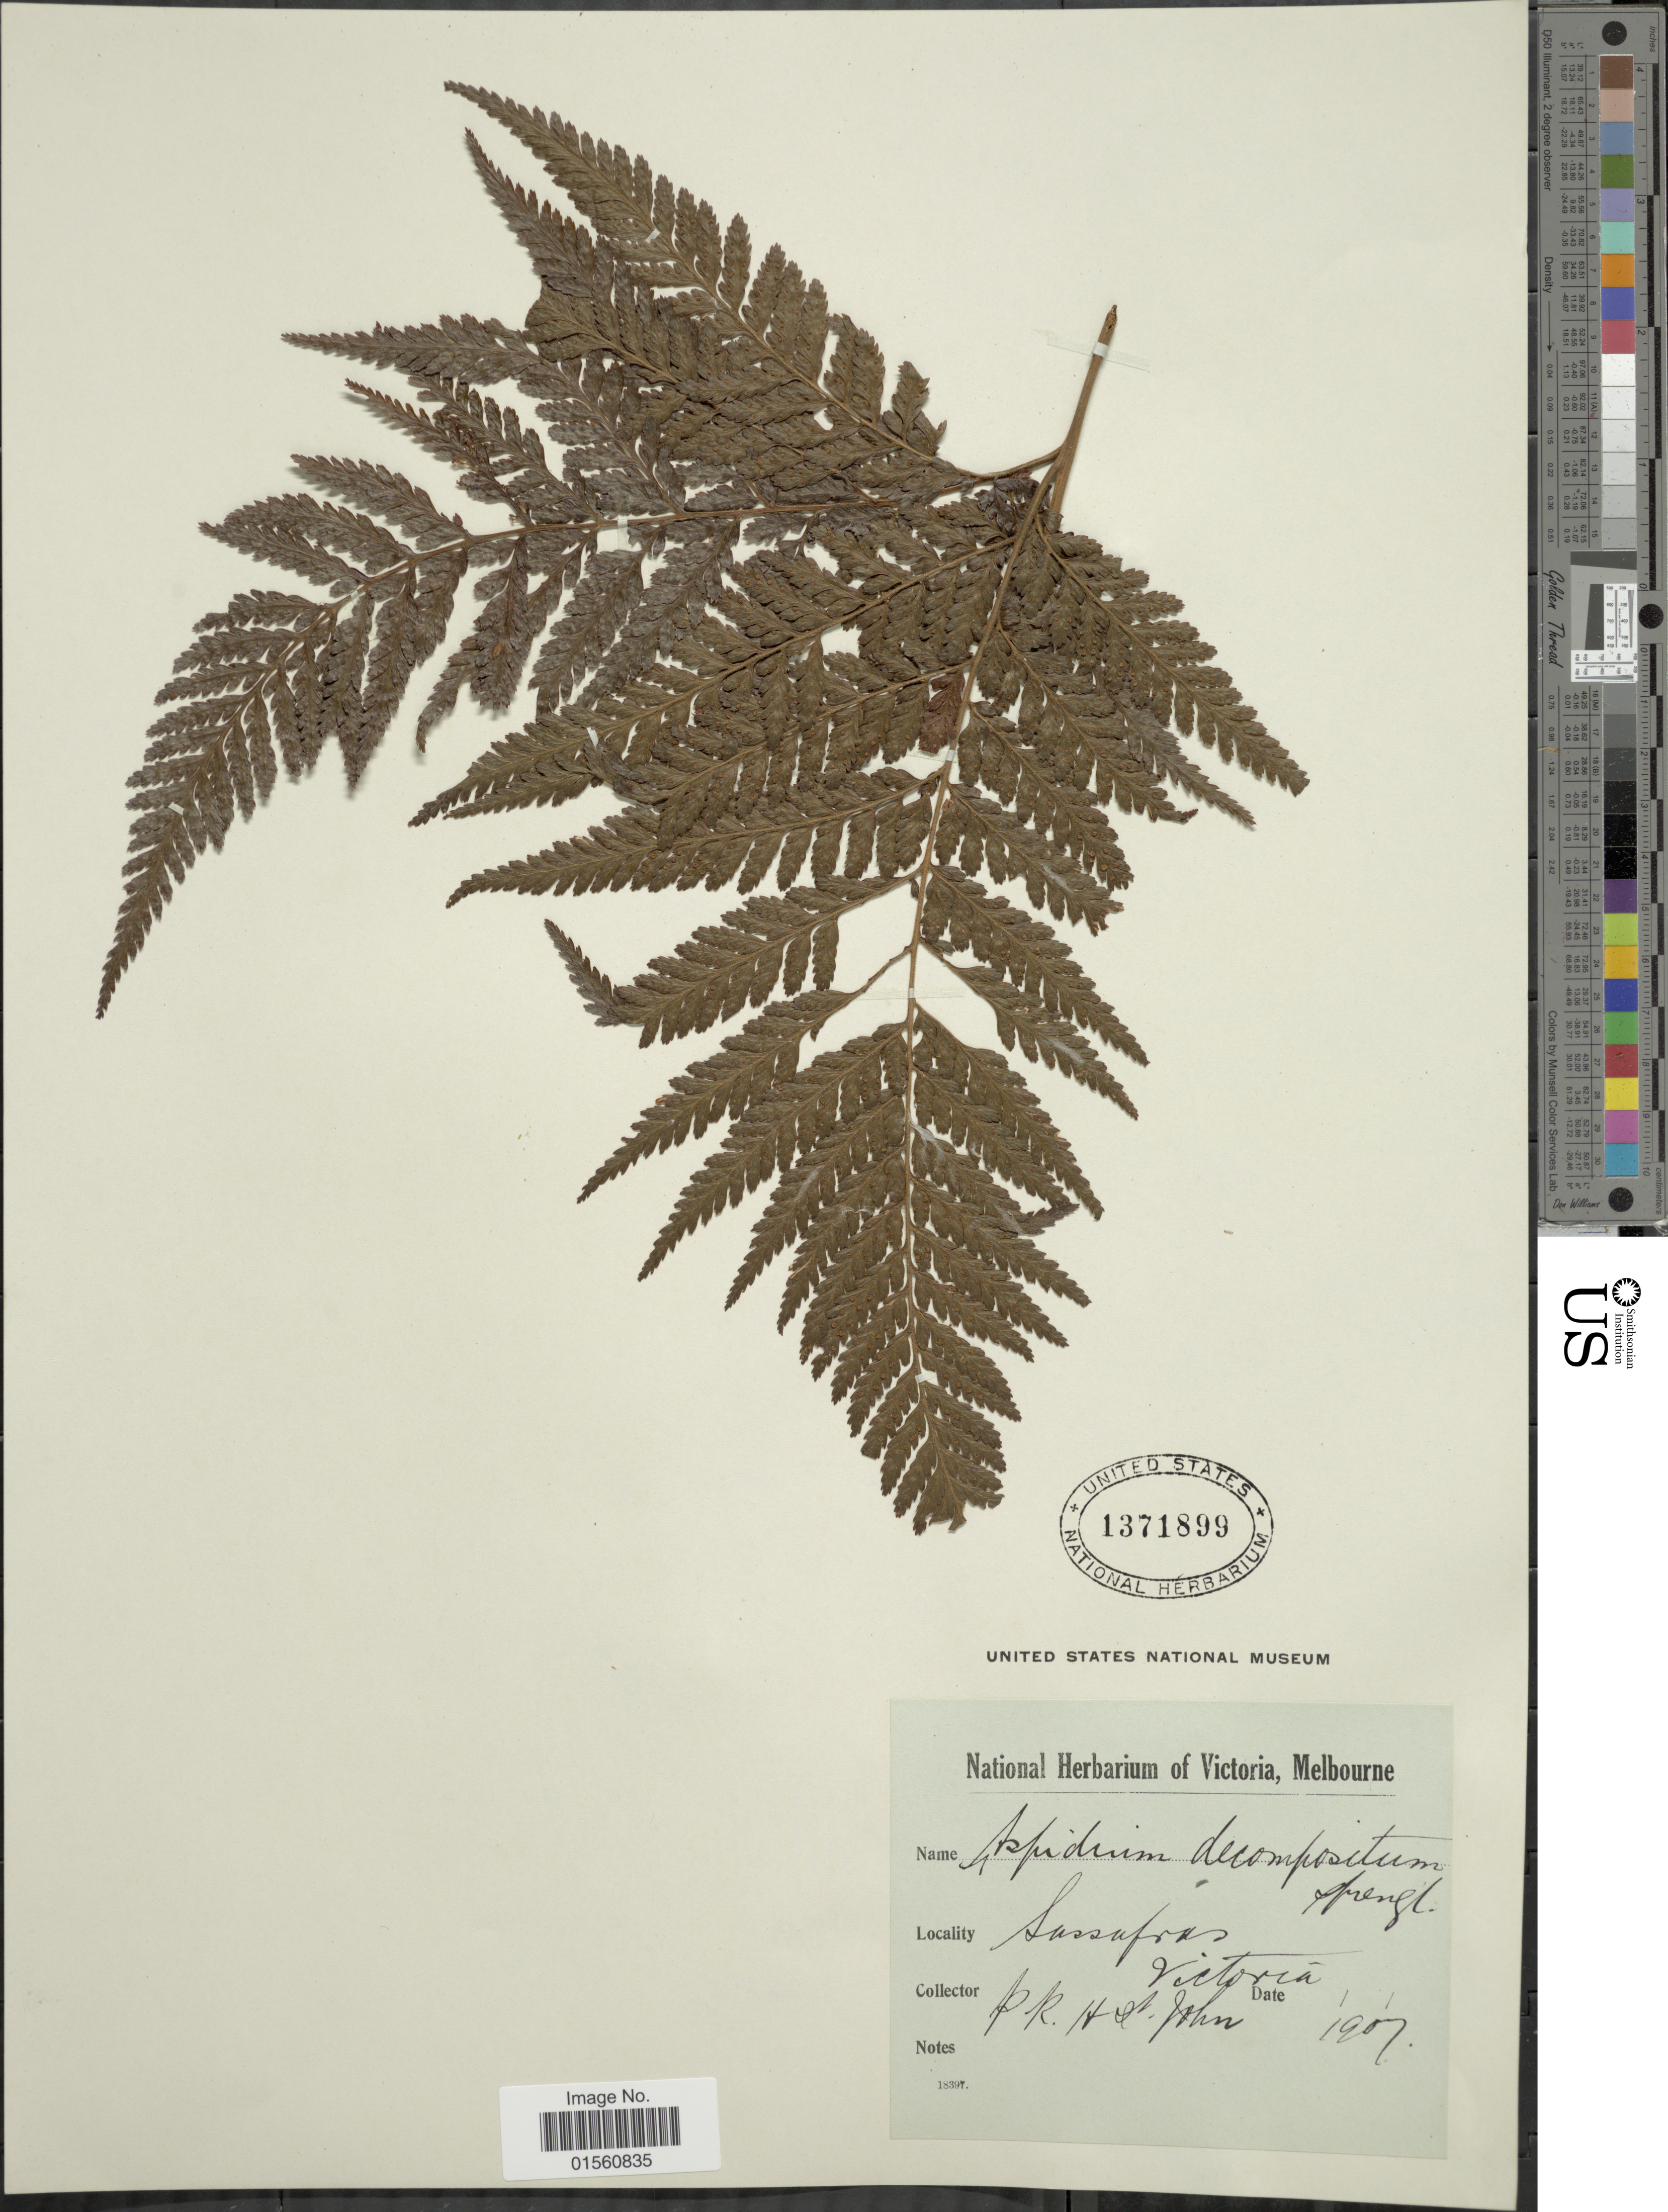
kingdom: Plantae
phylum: Tracheophyta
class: Polypodiopsida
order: Polypodiales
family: Dryopteridaceae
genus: Lastreopsis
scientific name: Lastreopsis decomposita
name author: (R. Br.) Tindale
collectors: P. St John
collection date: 1907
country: Australia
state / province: Victoria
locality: Sassafras, Victoria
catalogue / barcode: US 1371899